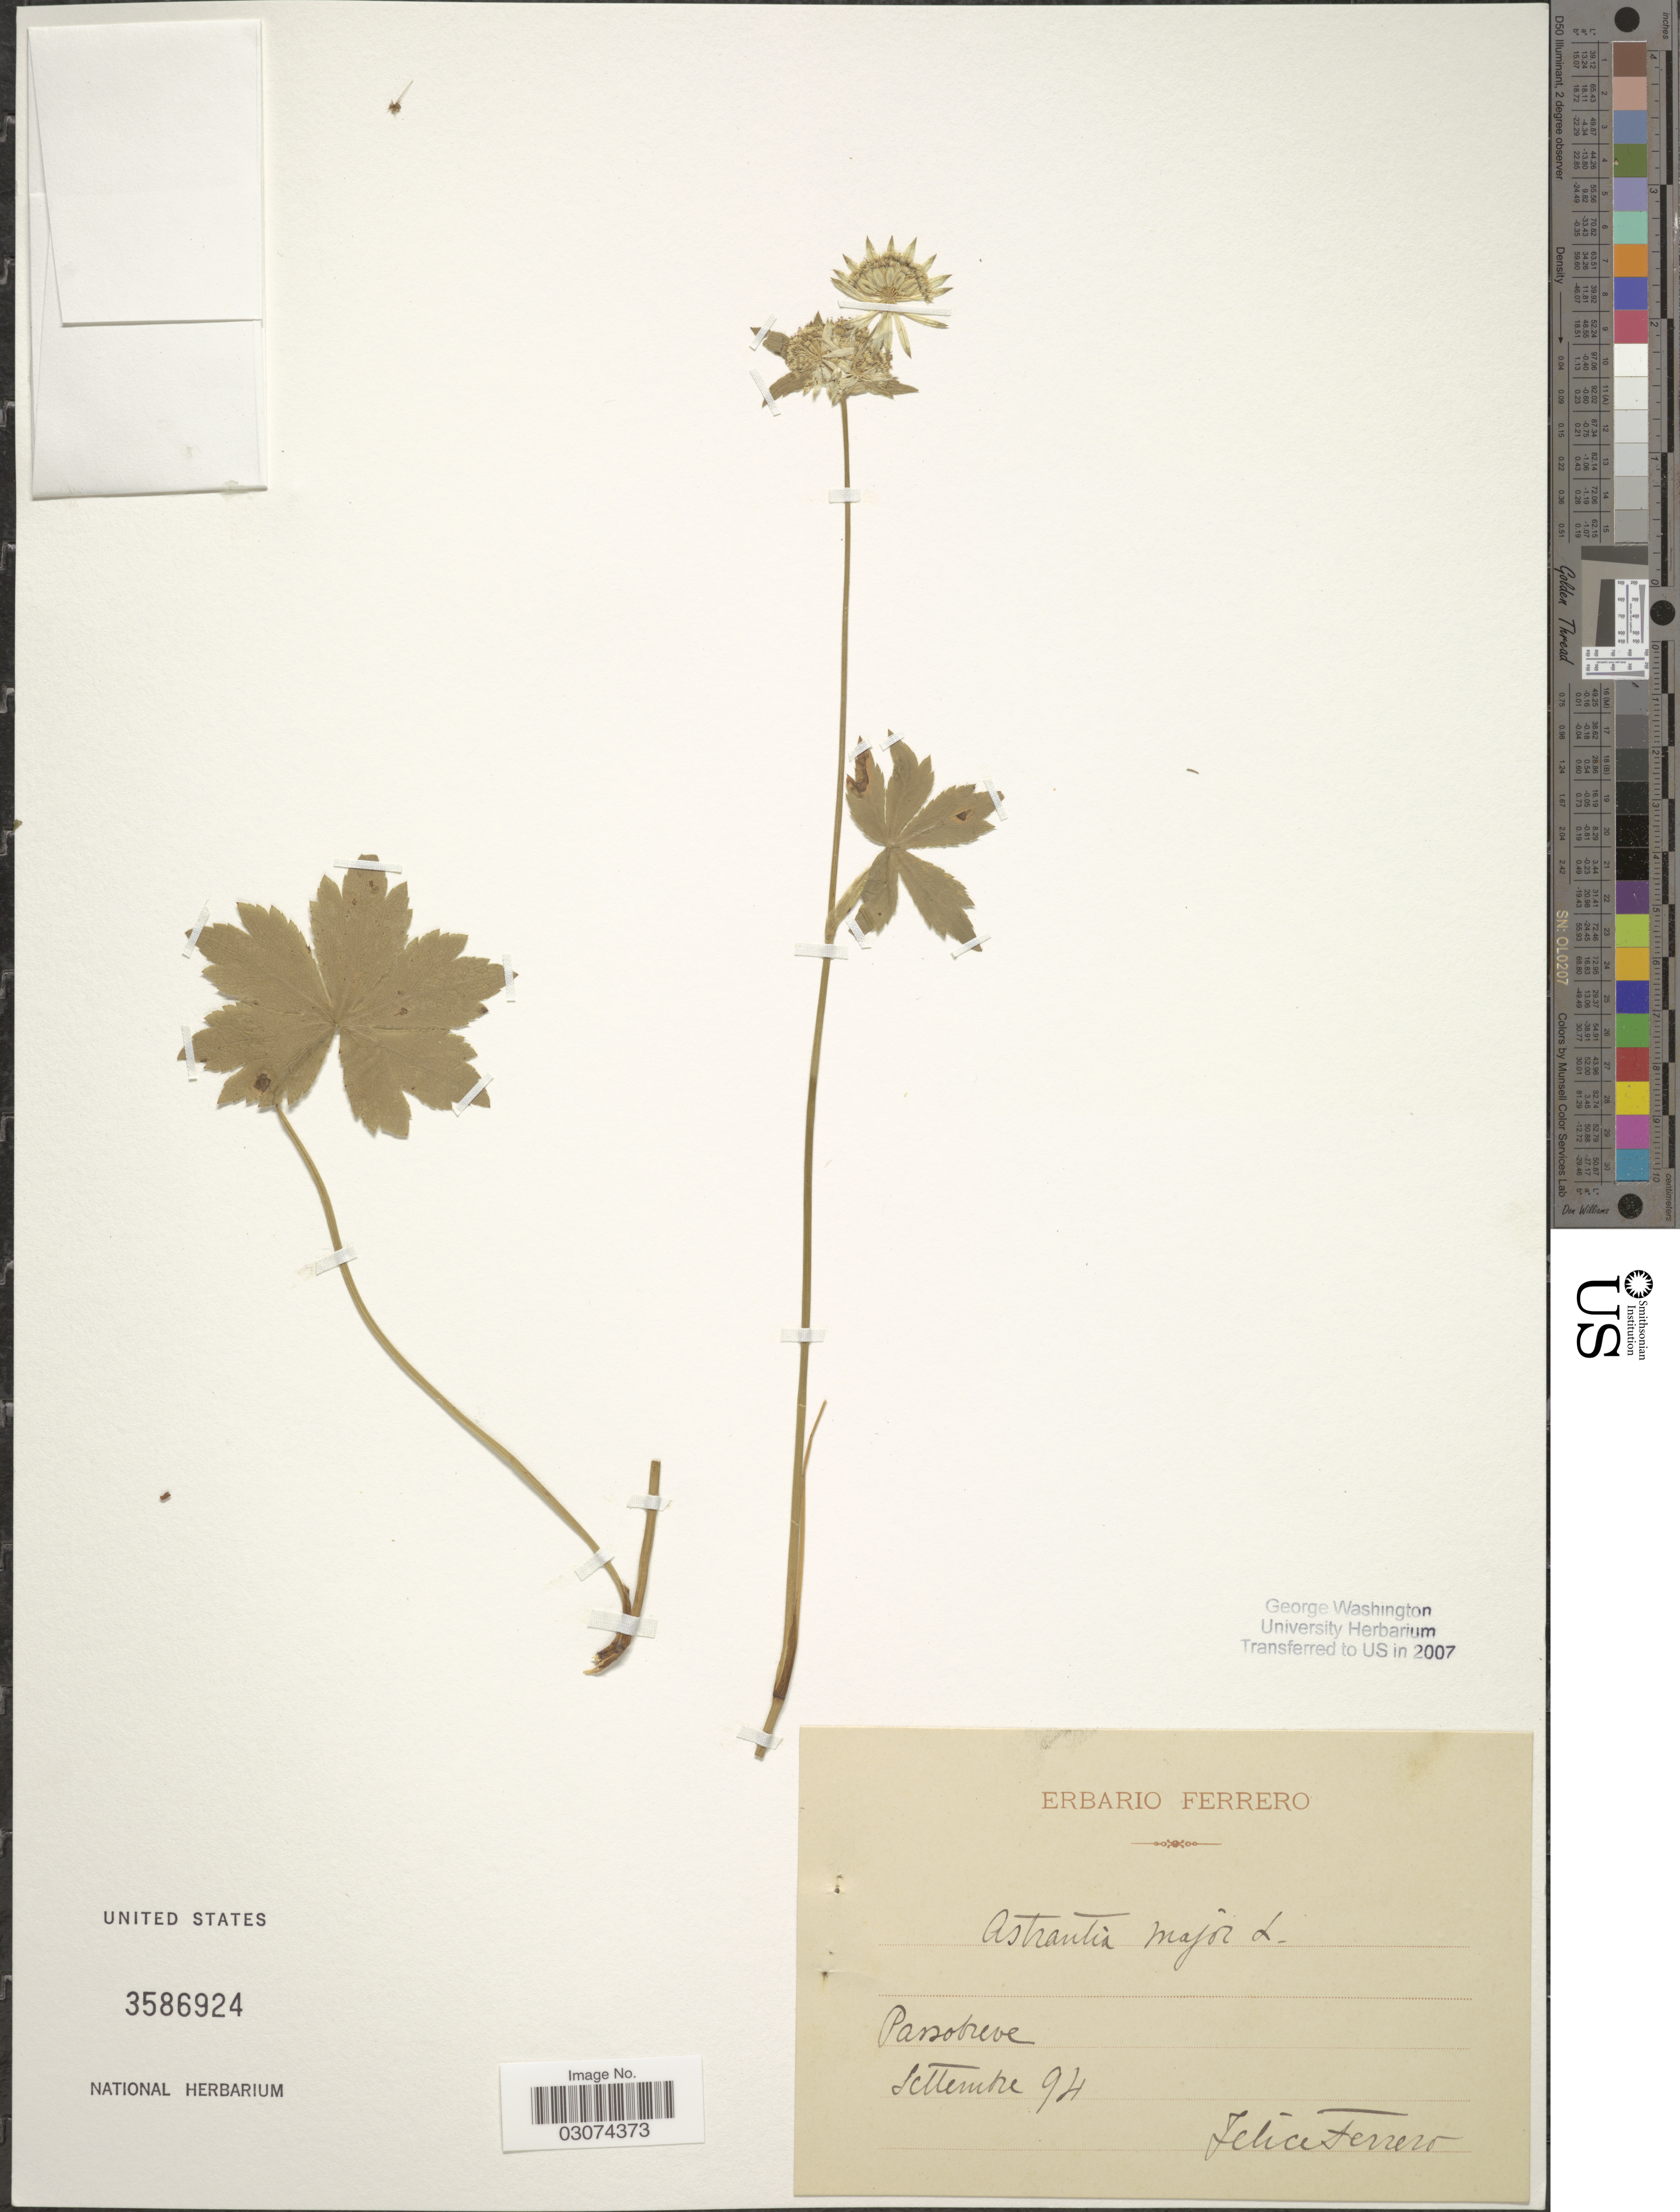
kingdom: Plantae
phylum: Tracheophyta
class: Magnoliopsida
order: Apiales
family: Apiaceae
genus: Astrantia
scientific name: Astrantia major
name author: L.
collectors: F. Ferrero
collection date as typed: Transcribed d/m/y: /9/94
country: Italy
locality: Passobreve.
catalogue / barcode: US 3586924